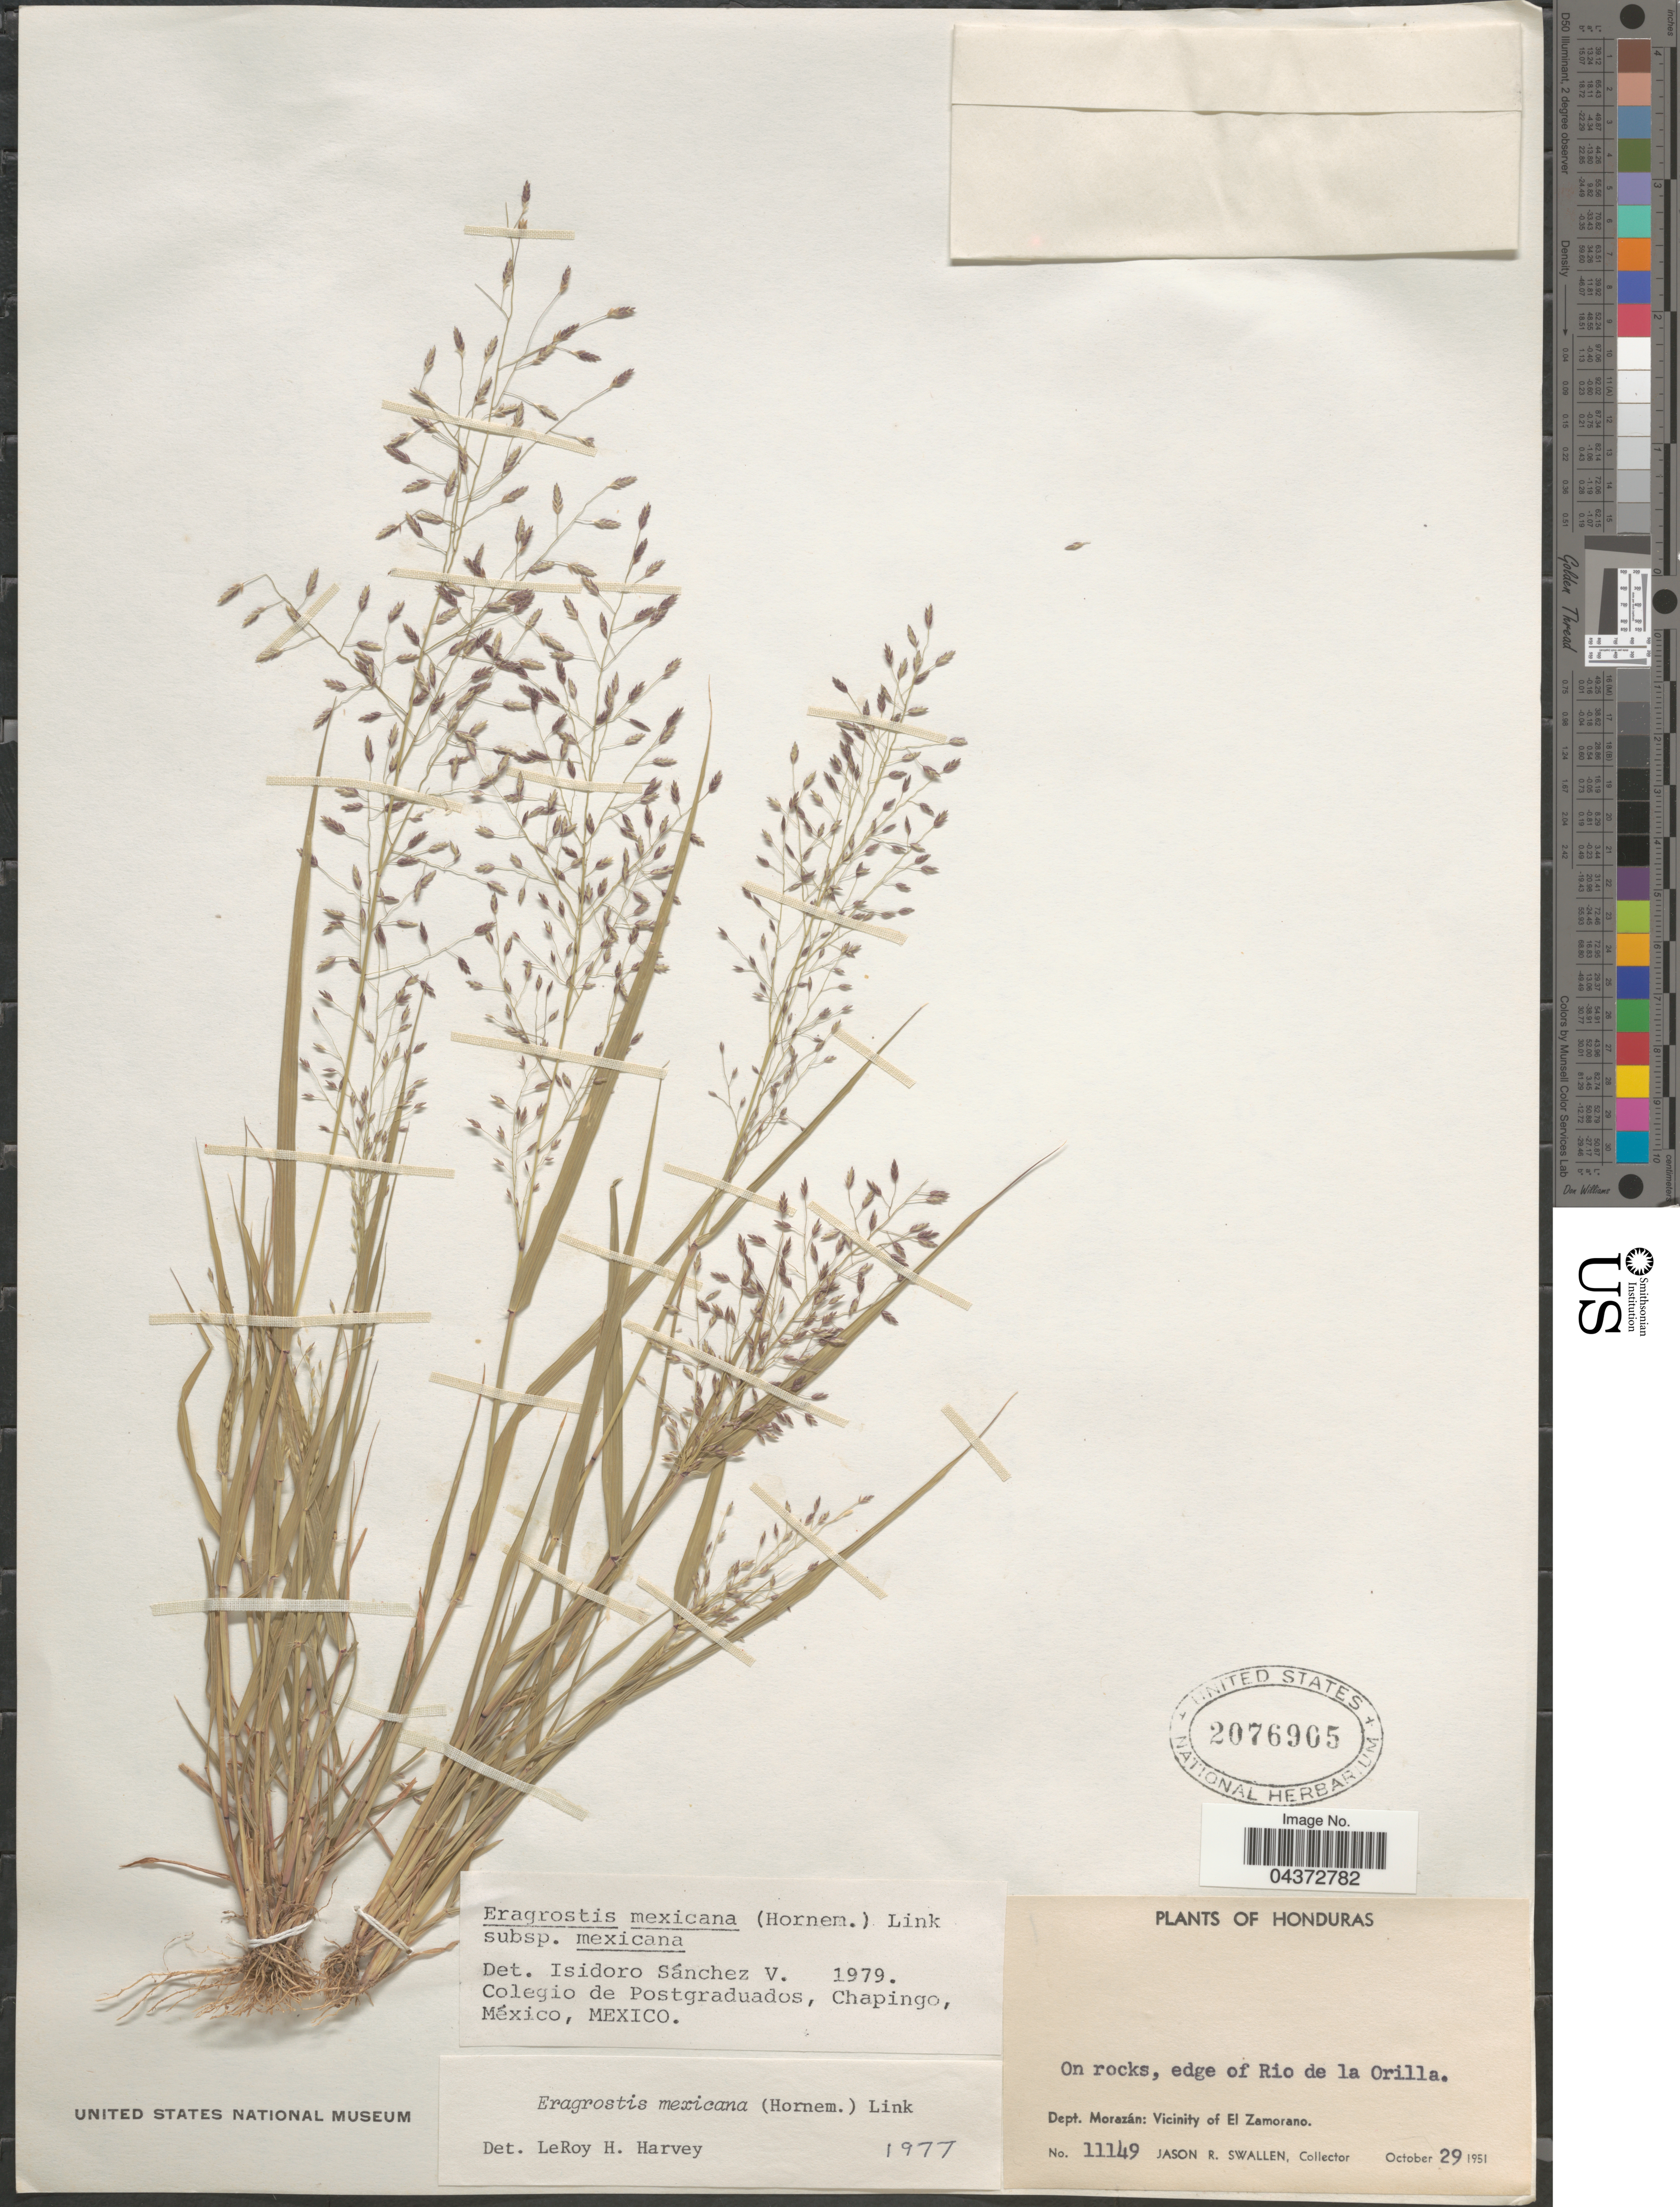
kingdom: Plantae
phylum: Tracheophyta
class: Liliopsida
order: Poales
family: Poaceae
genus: Eragrostis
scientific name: Eragrostis mexicana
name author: (Hornem.) Link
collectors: J. R. Swallen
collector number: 11149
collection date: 1951-10-29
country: Honduras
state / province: Fco. Morazán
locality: On rocks, edge of Rio de la Orilla. Dept. Morazán: Vicinity of El Zamorano.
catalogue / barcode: US 2076905